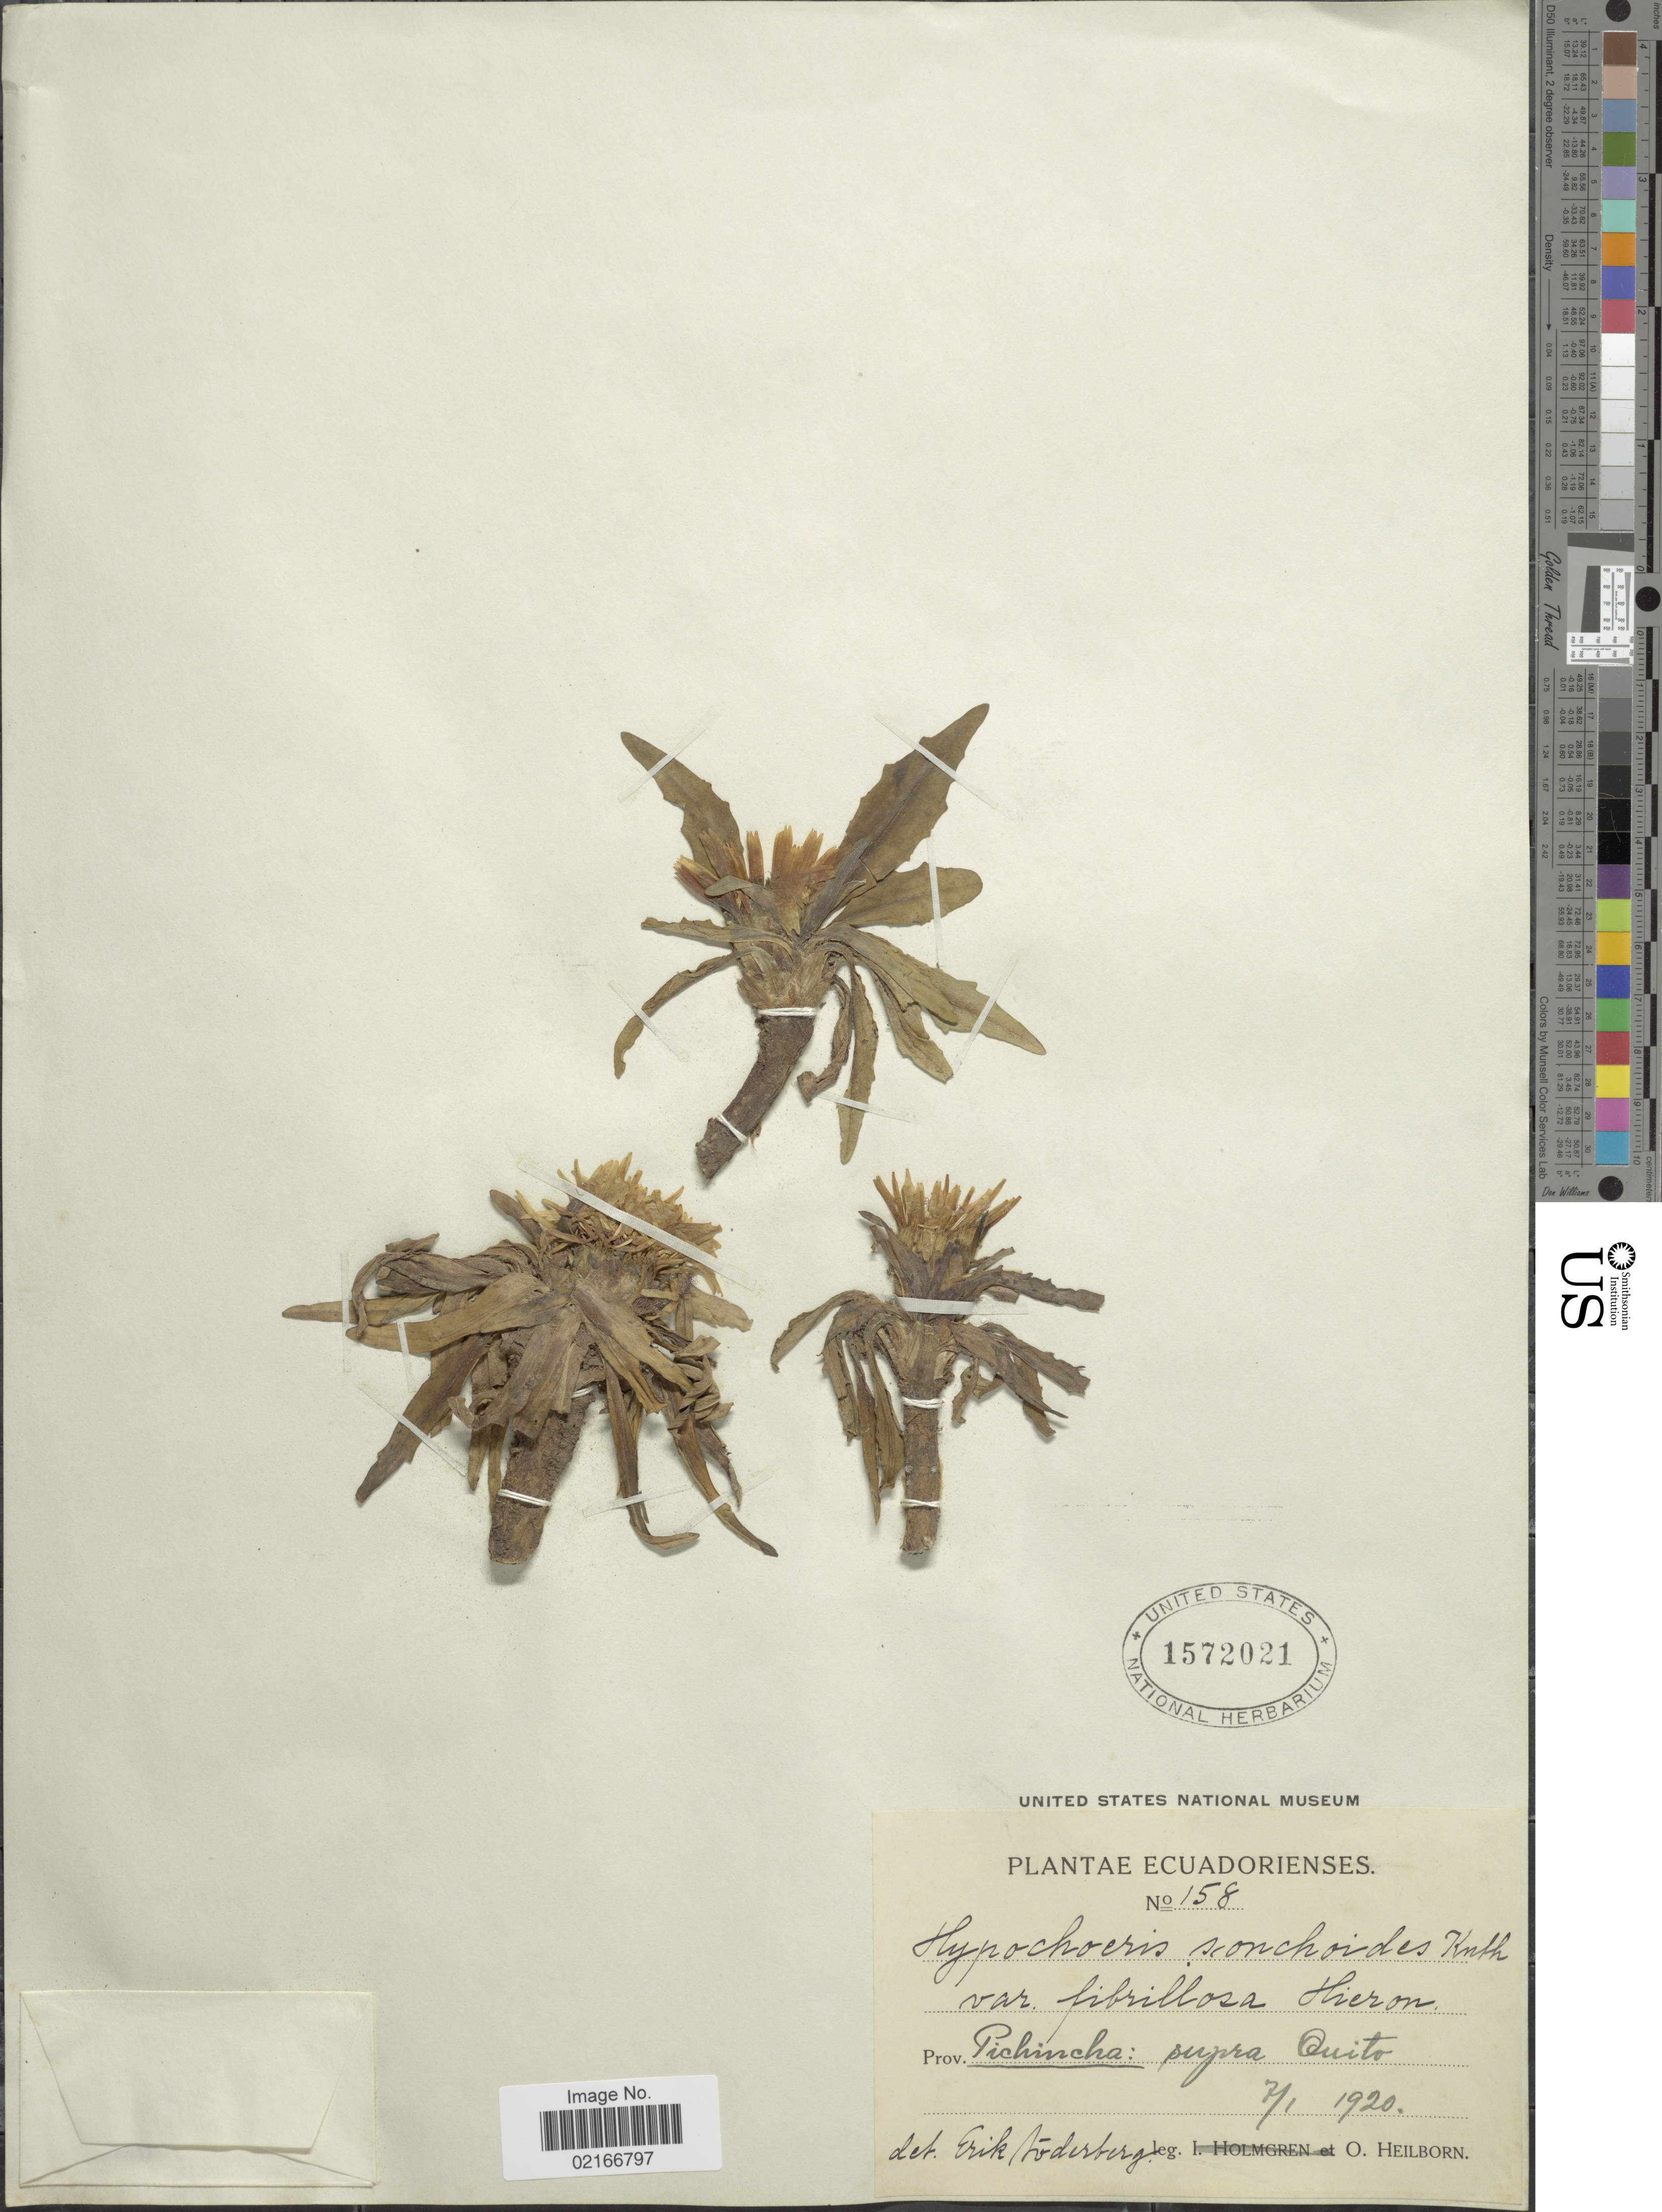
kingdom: Plantae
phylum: Tracheophyta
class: Magnoliopsida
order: Asterales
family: Asteraceae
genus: Hypochaeris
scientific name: Hypochaeris sessiliflora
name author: Kunth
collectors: O. Heilborn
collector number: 158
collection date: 1920-01-07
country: Ecuador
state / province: Pichincha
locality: Supra Quito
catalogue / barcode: US 1572021